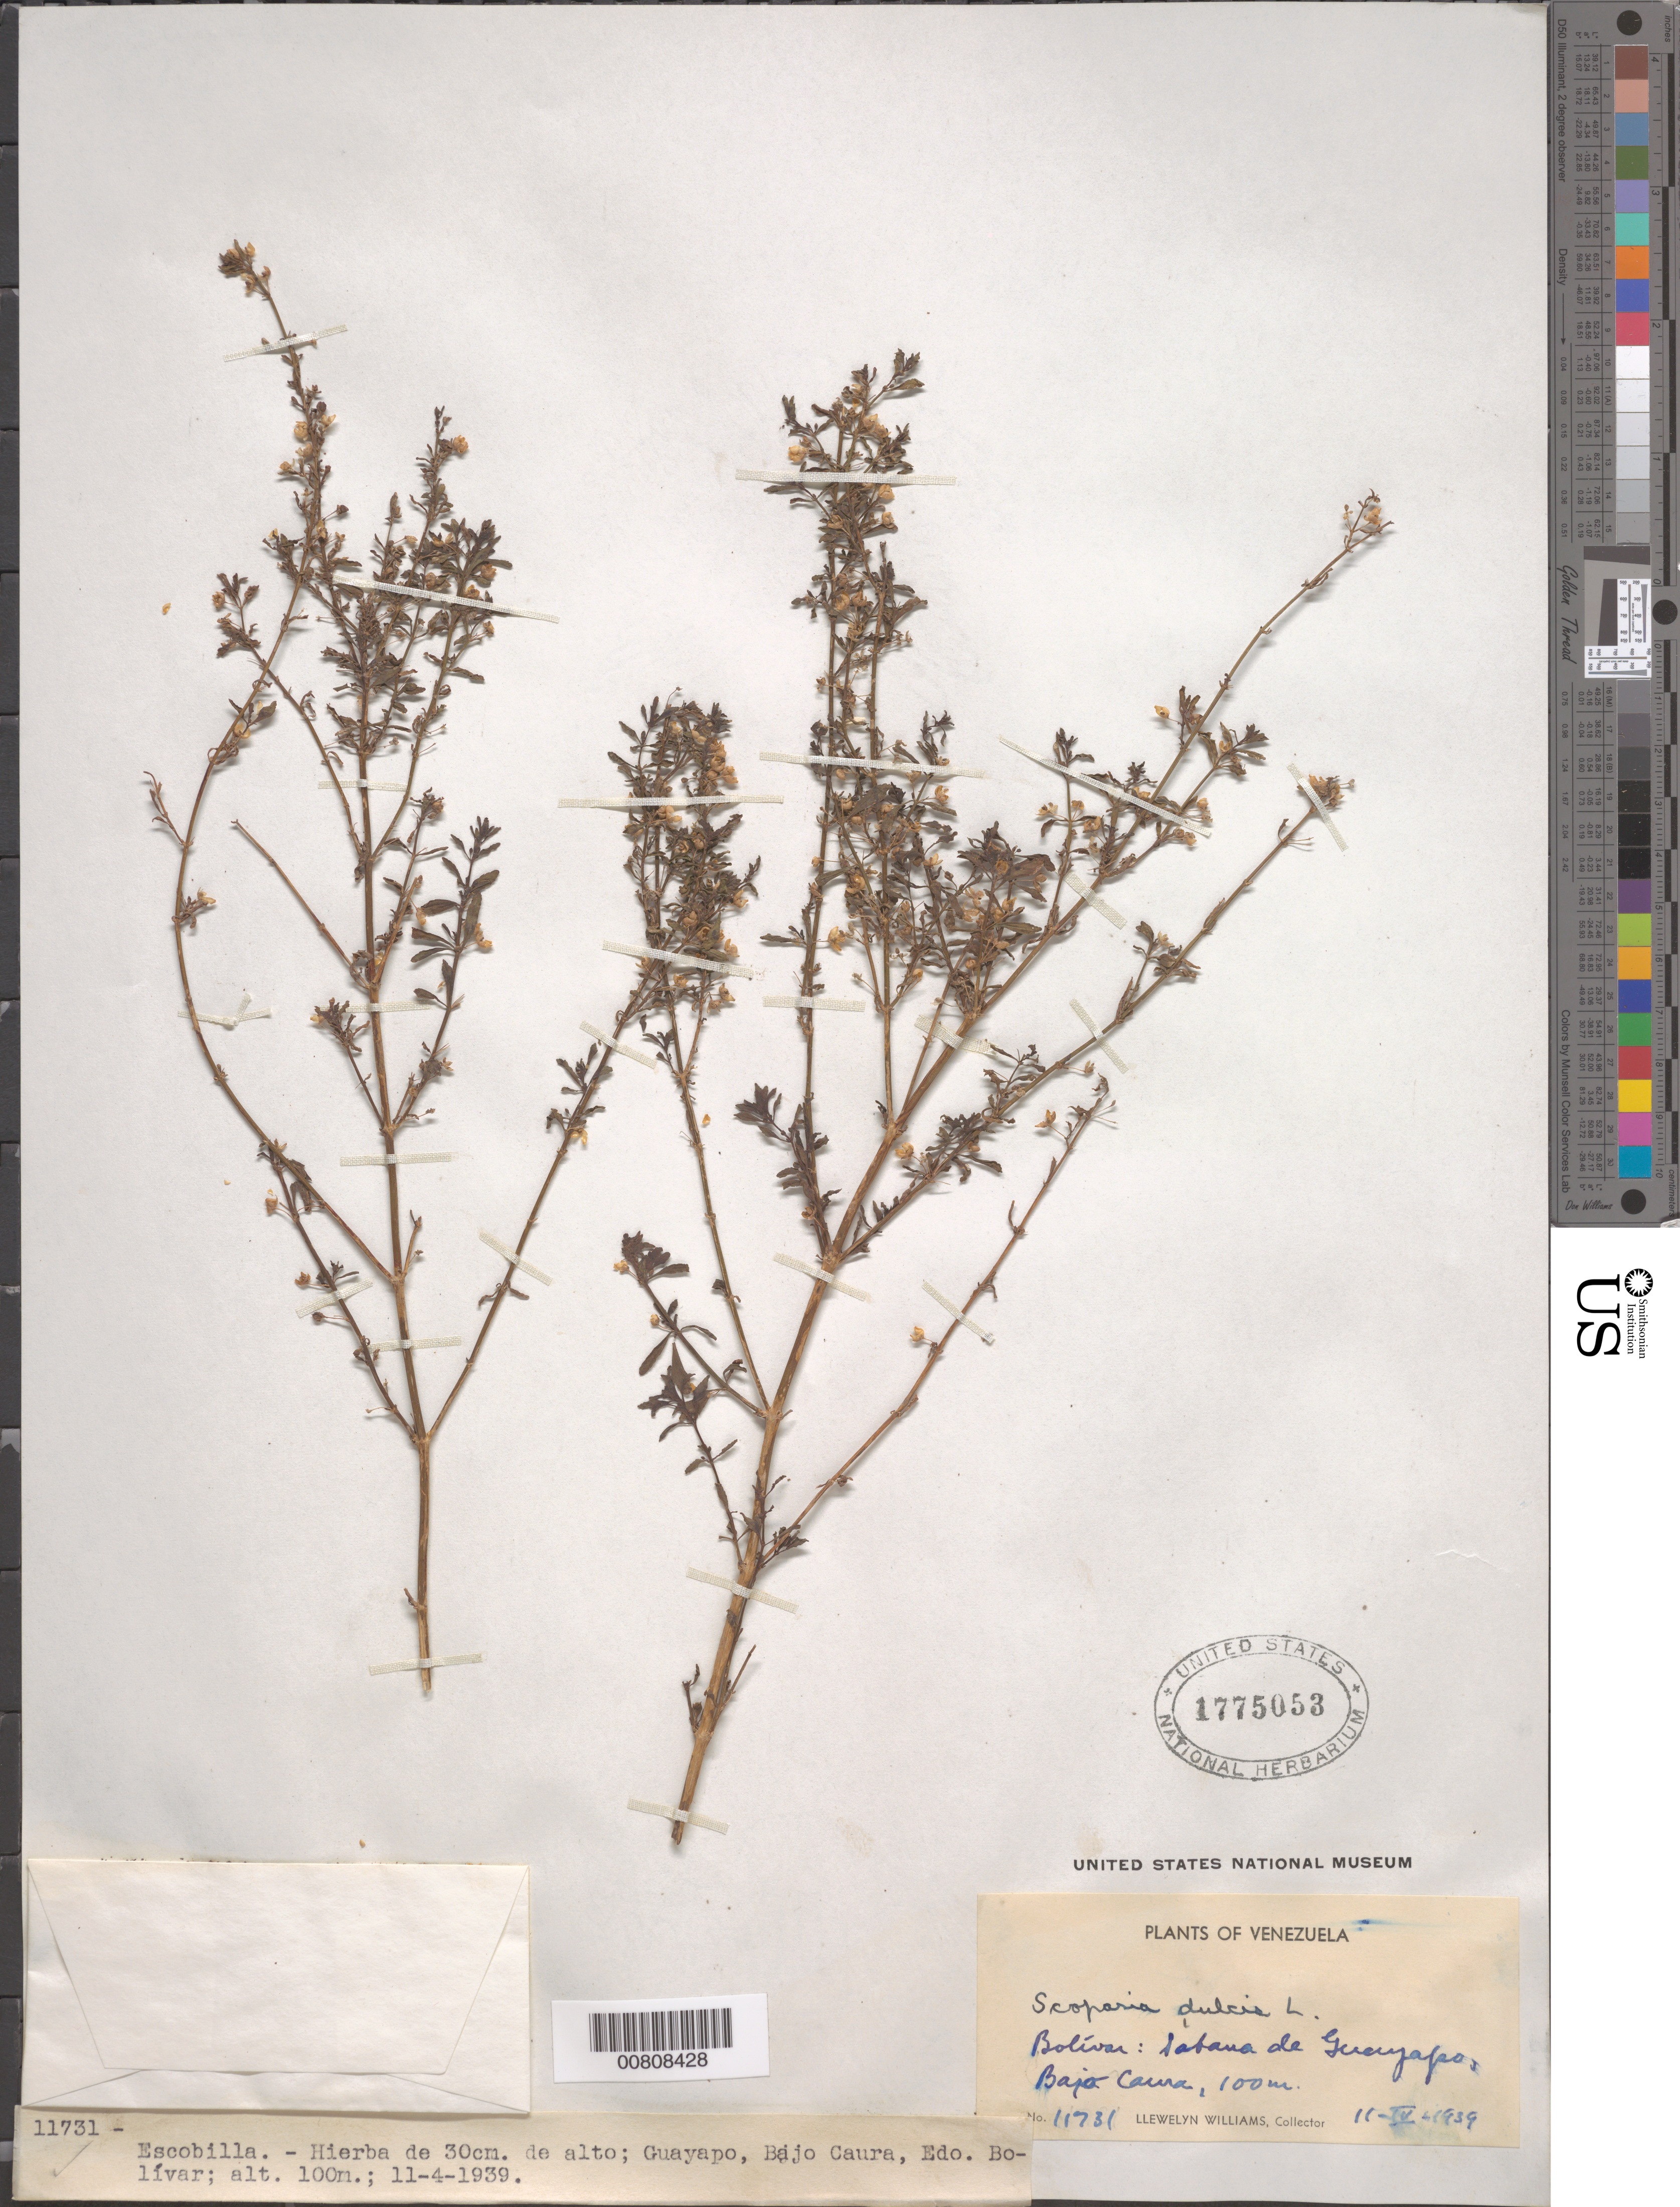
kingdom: Plantae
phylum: Tracheophyta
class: Magnoliopsida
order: Lamiales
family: Plantaginaceae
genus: Scoparia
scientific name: Scoparia dulcis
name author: L.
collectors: Ll. Williams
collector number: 11731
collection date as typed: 11-Apr-39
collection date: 1939-04-11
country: Venezuela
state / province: Bolívar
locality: Guayapo, Bajo Caura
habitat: Sabana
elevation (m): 100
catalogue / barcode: US 1775053